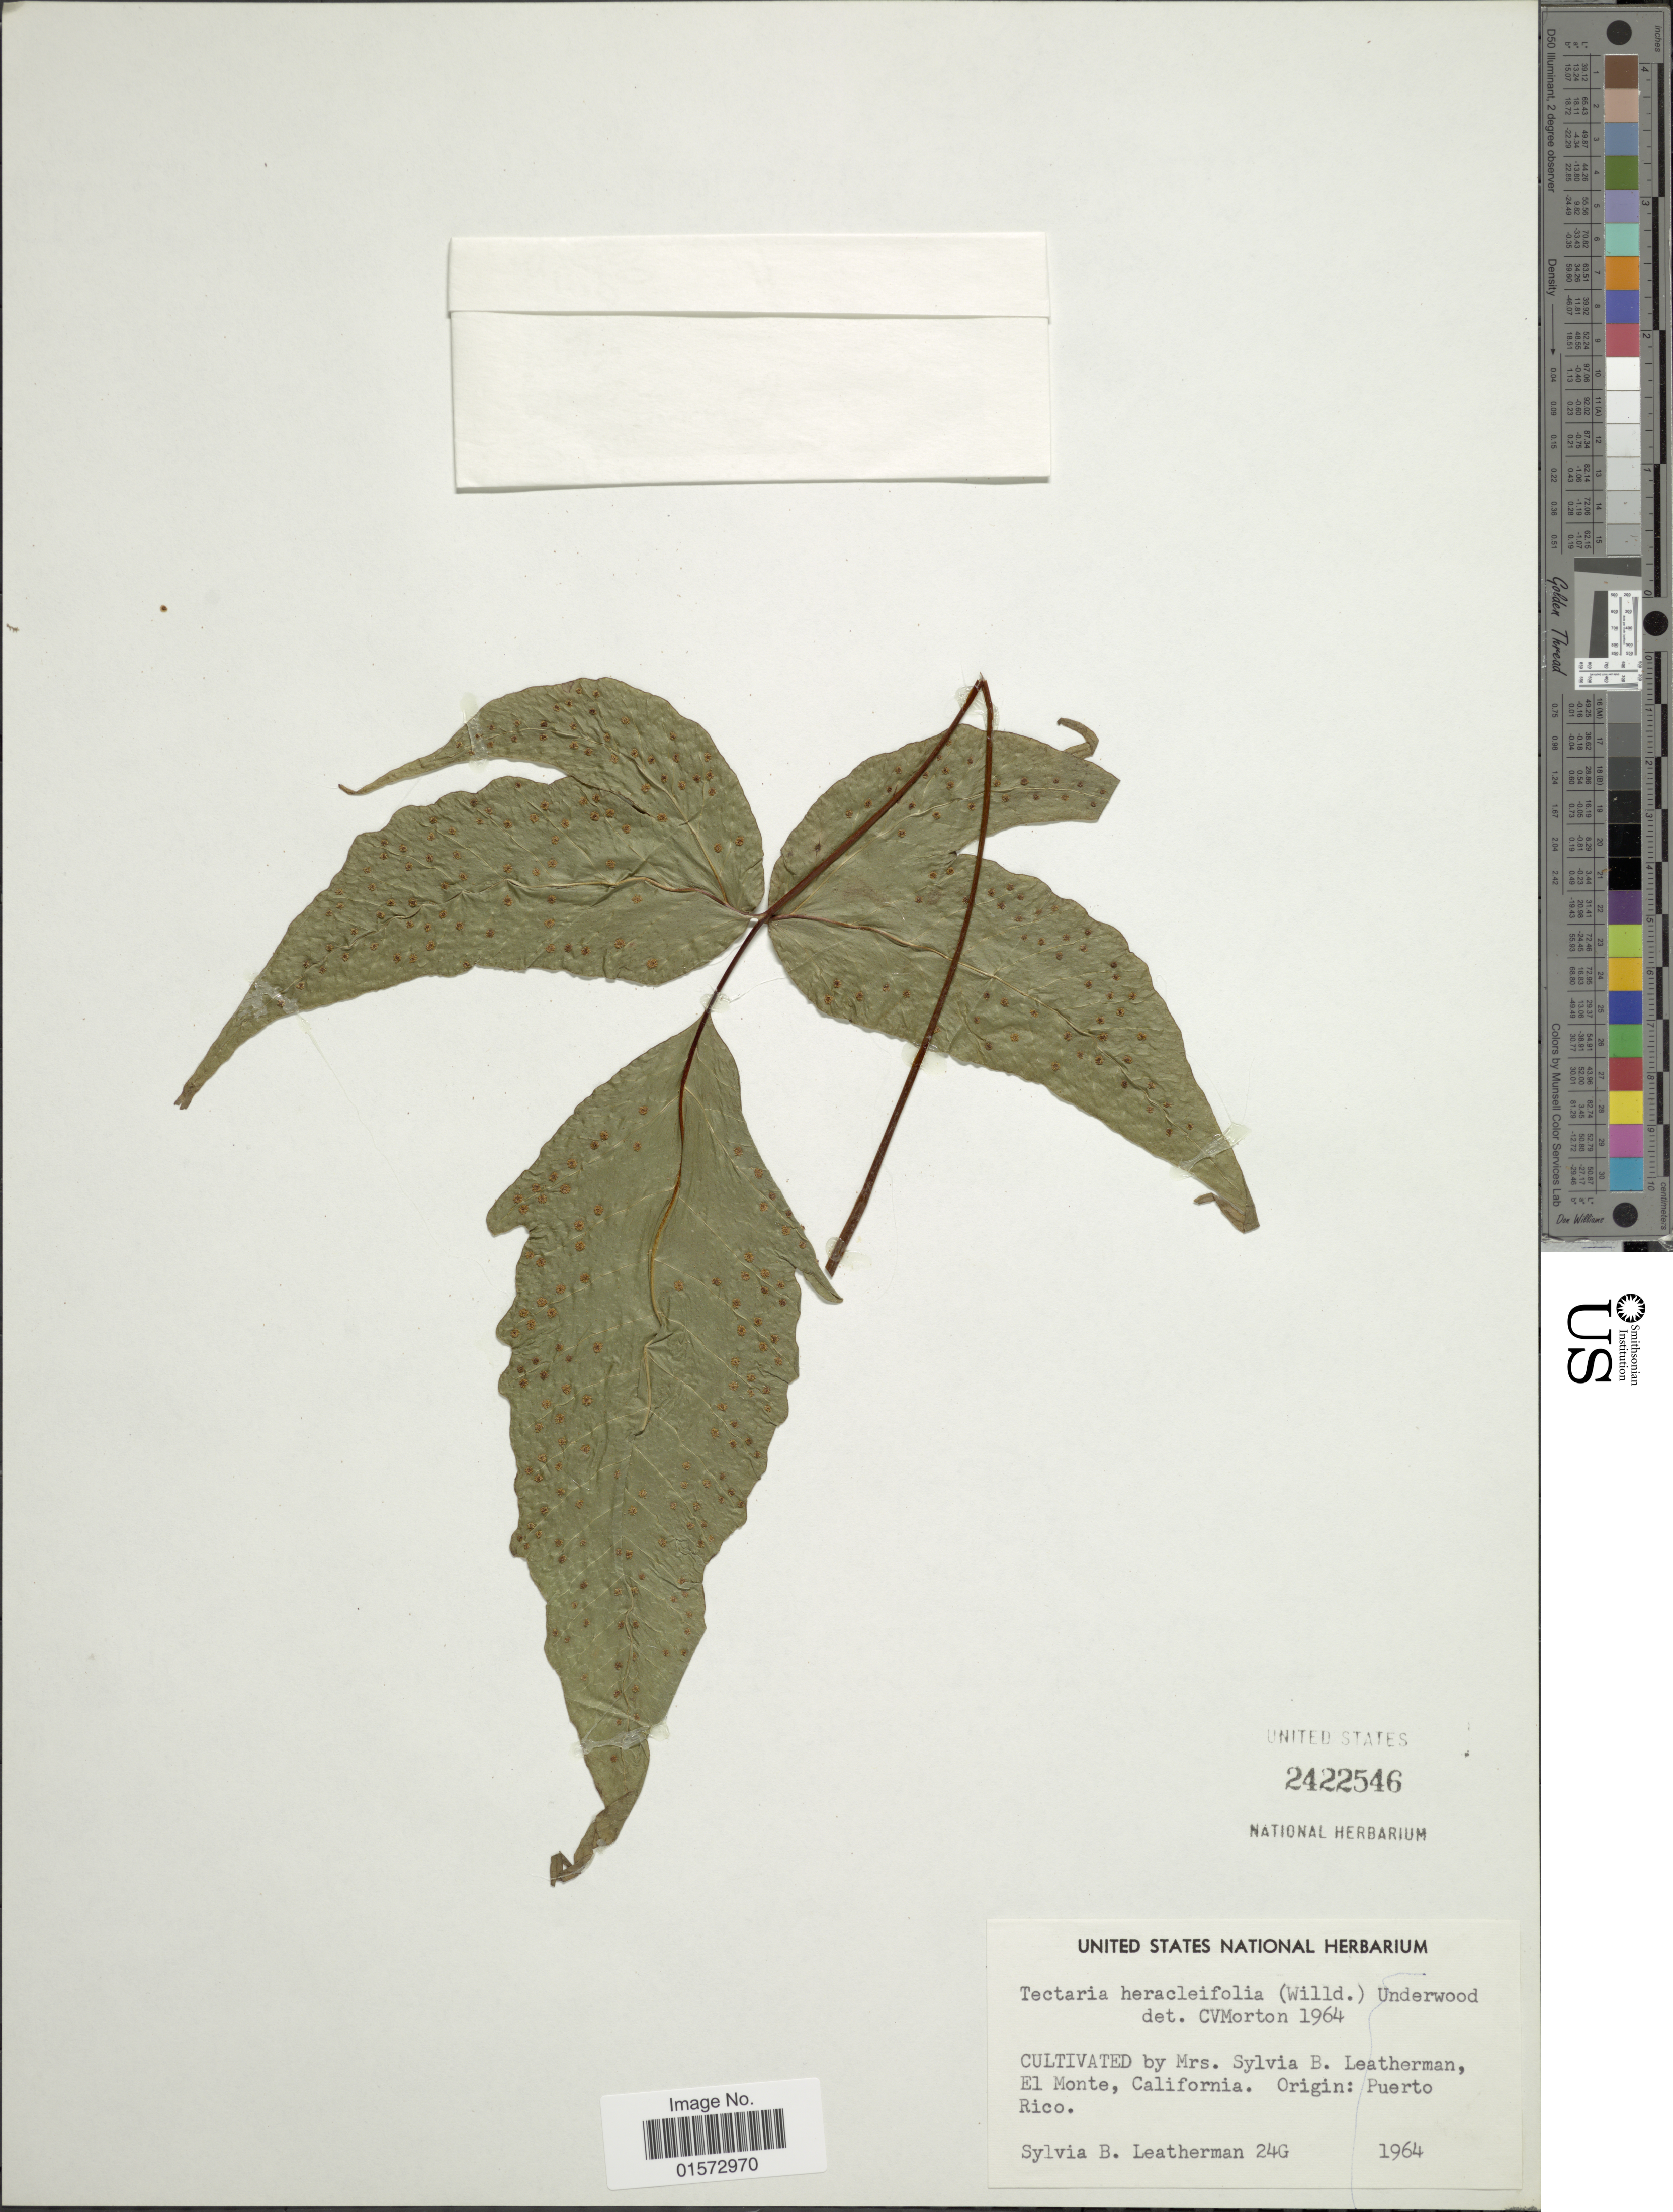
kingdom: Plantae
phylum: Tracheophyta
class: Polypodiopsida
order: Polypodiales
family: Tectariaceae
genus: Tectaria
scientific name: Tectaria heracleifolia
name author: (Willd.) Underw.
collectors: S. Leatherman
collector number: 24G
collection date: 1964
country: United States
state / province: California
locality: El Monte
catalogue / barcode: US 2422546